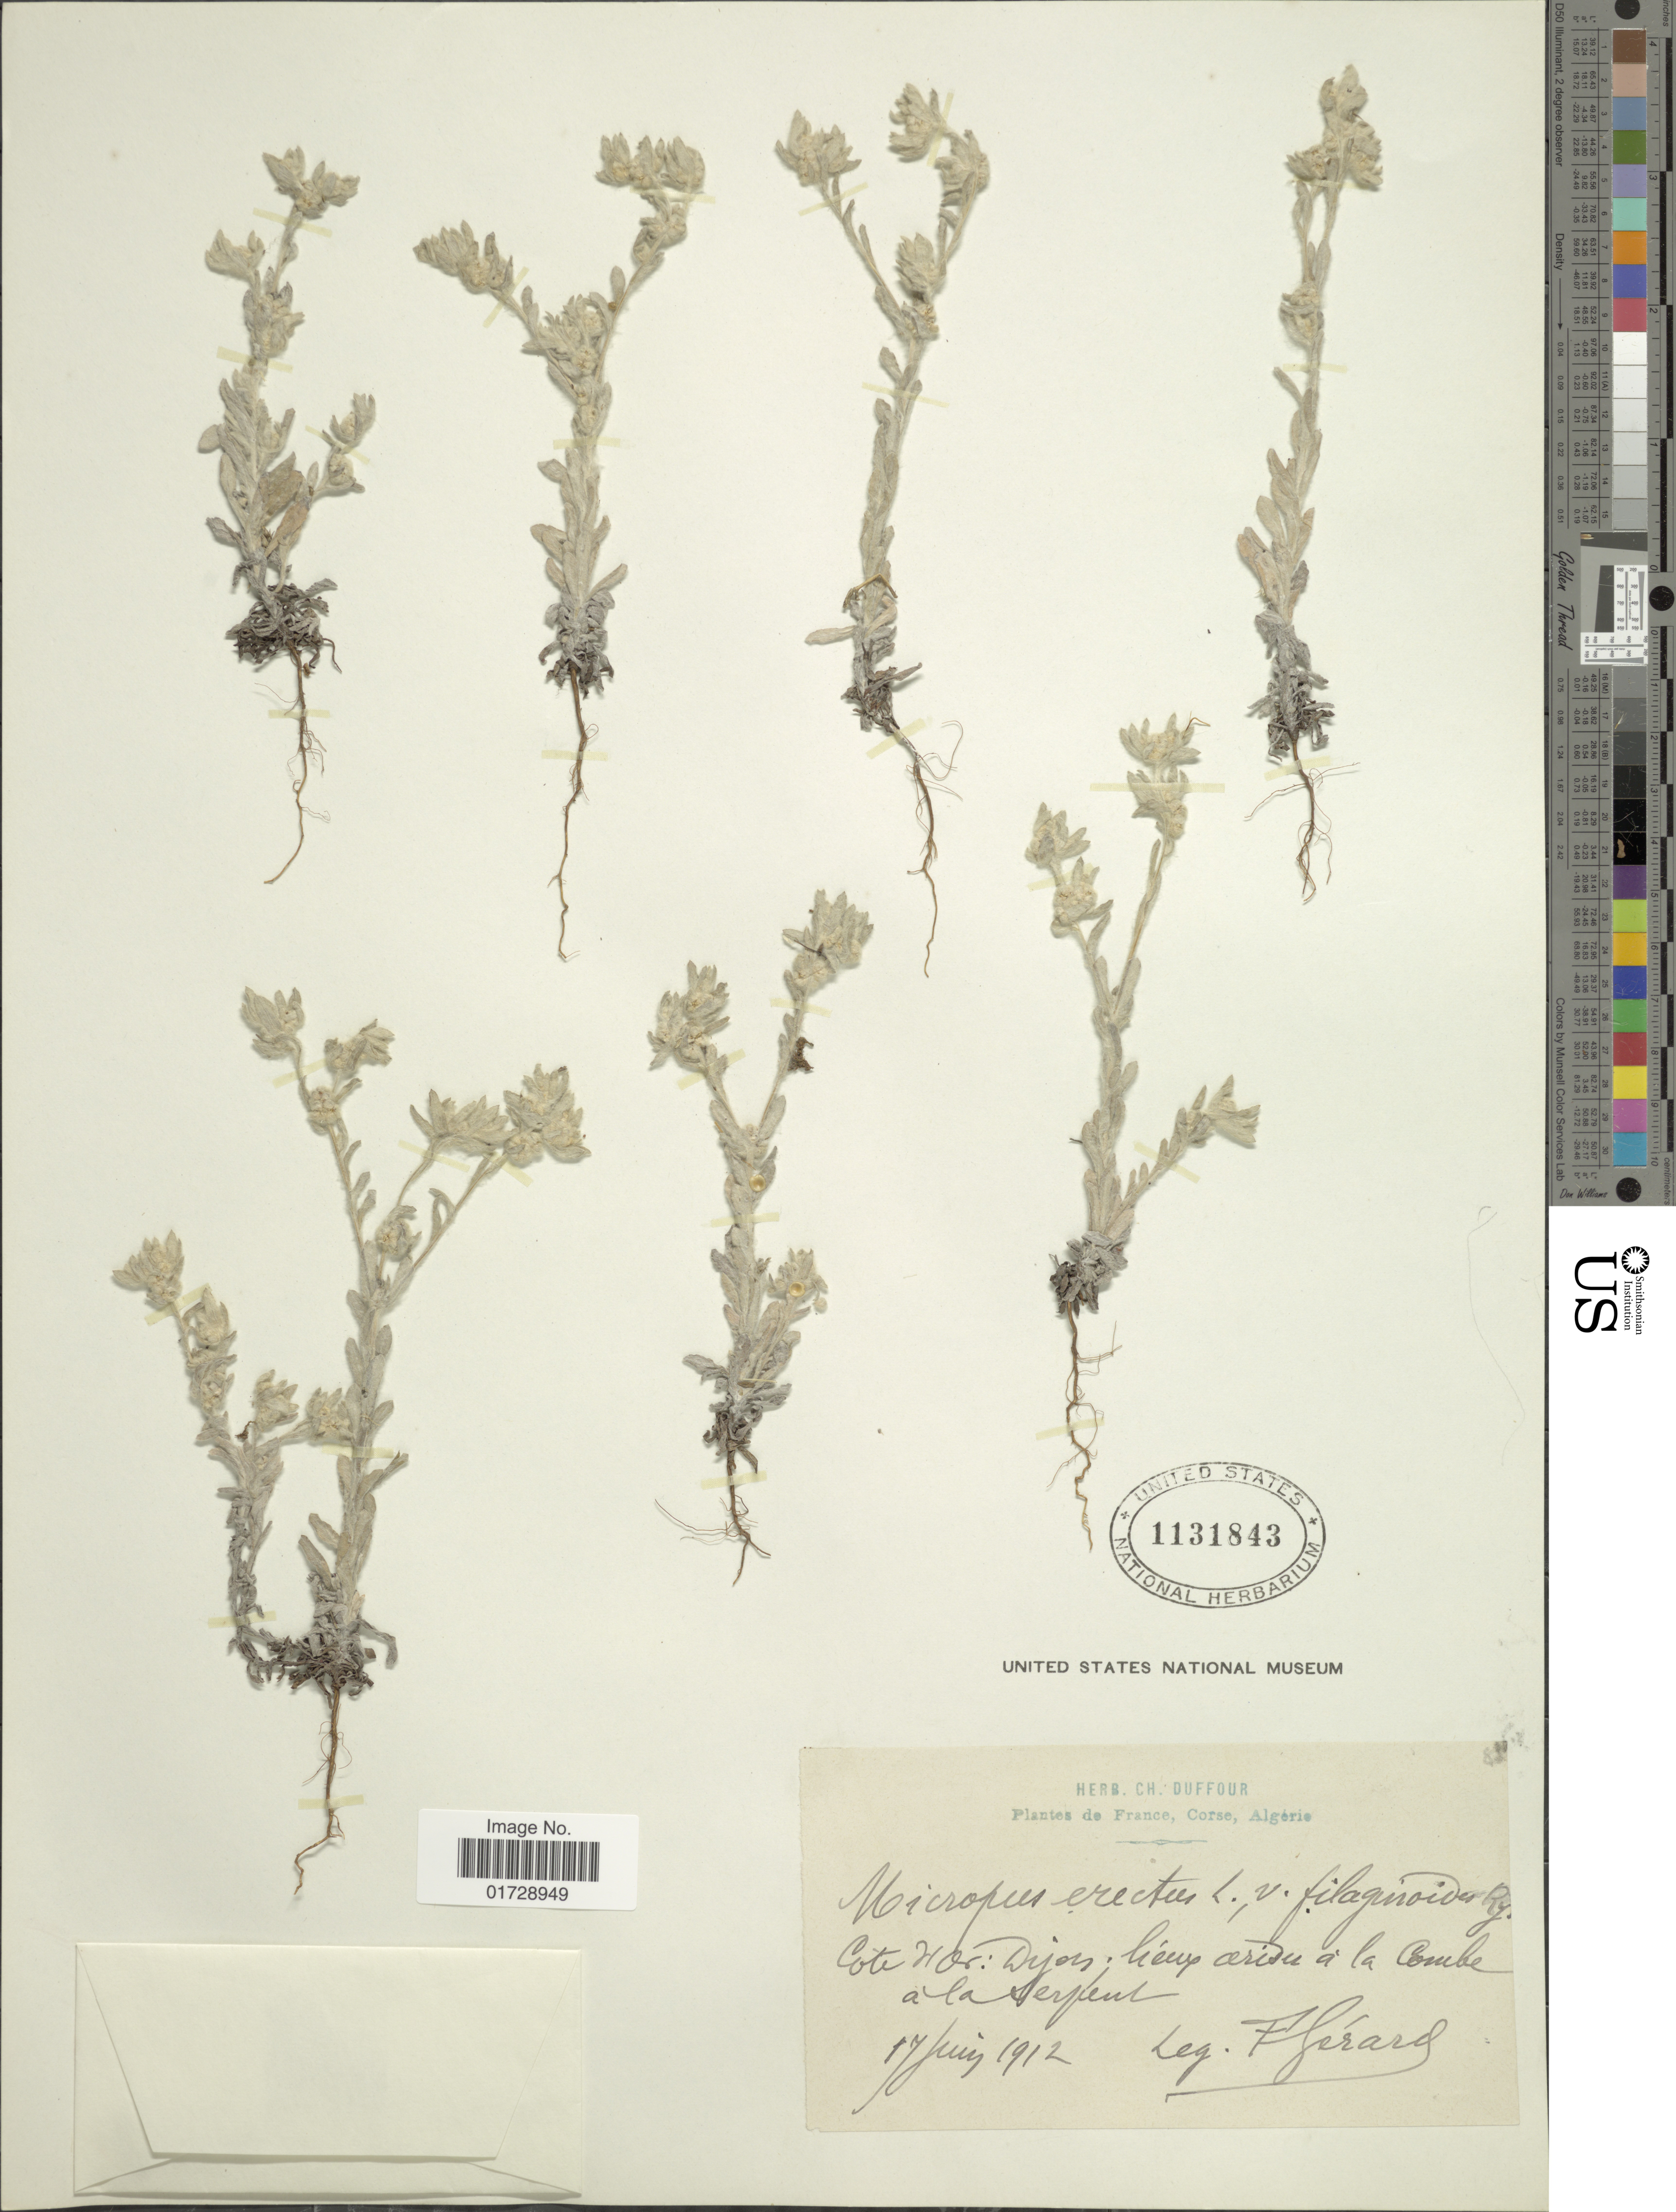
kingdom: Plantae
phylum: Tracheophyta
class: Magnoliopsida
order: Asterales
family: Asteraceae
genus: Micropus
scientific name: Micropus erectus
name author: L.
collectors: F. Gerard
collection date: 1912-06-17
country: France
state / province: Corsica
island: Corse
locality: Algerie, Cote Hor: Dijos, lieuw aridu a la combe a la perpeut [interpreted]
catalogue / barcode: US 1131843